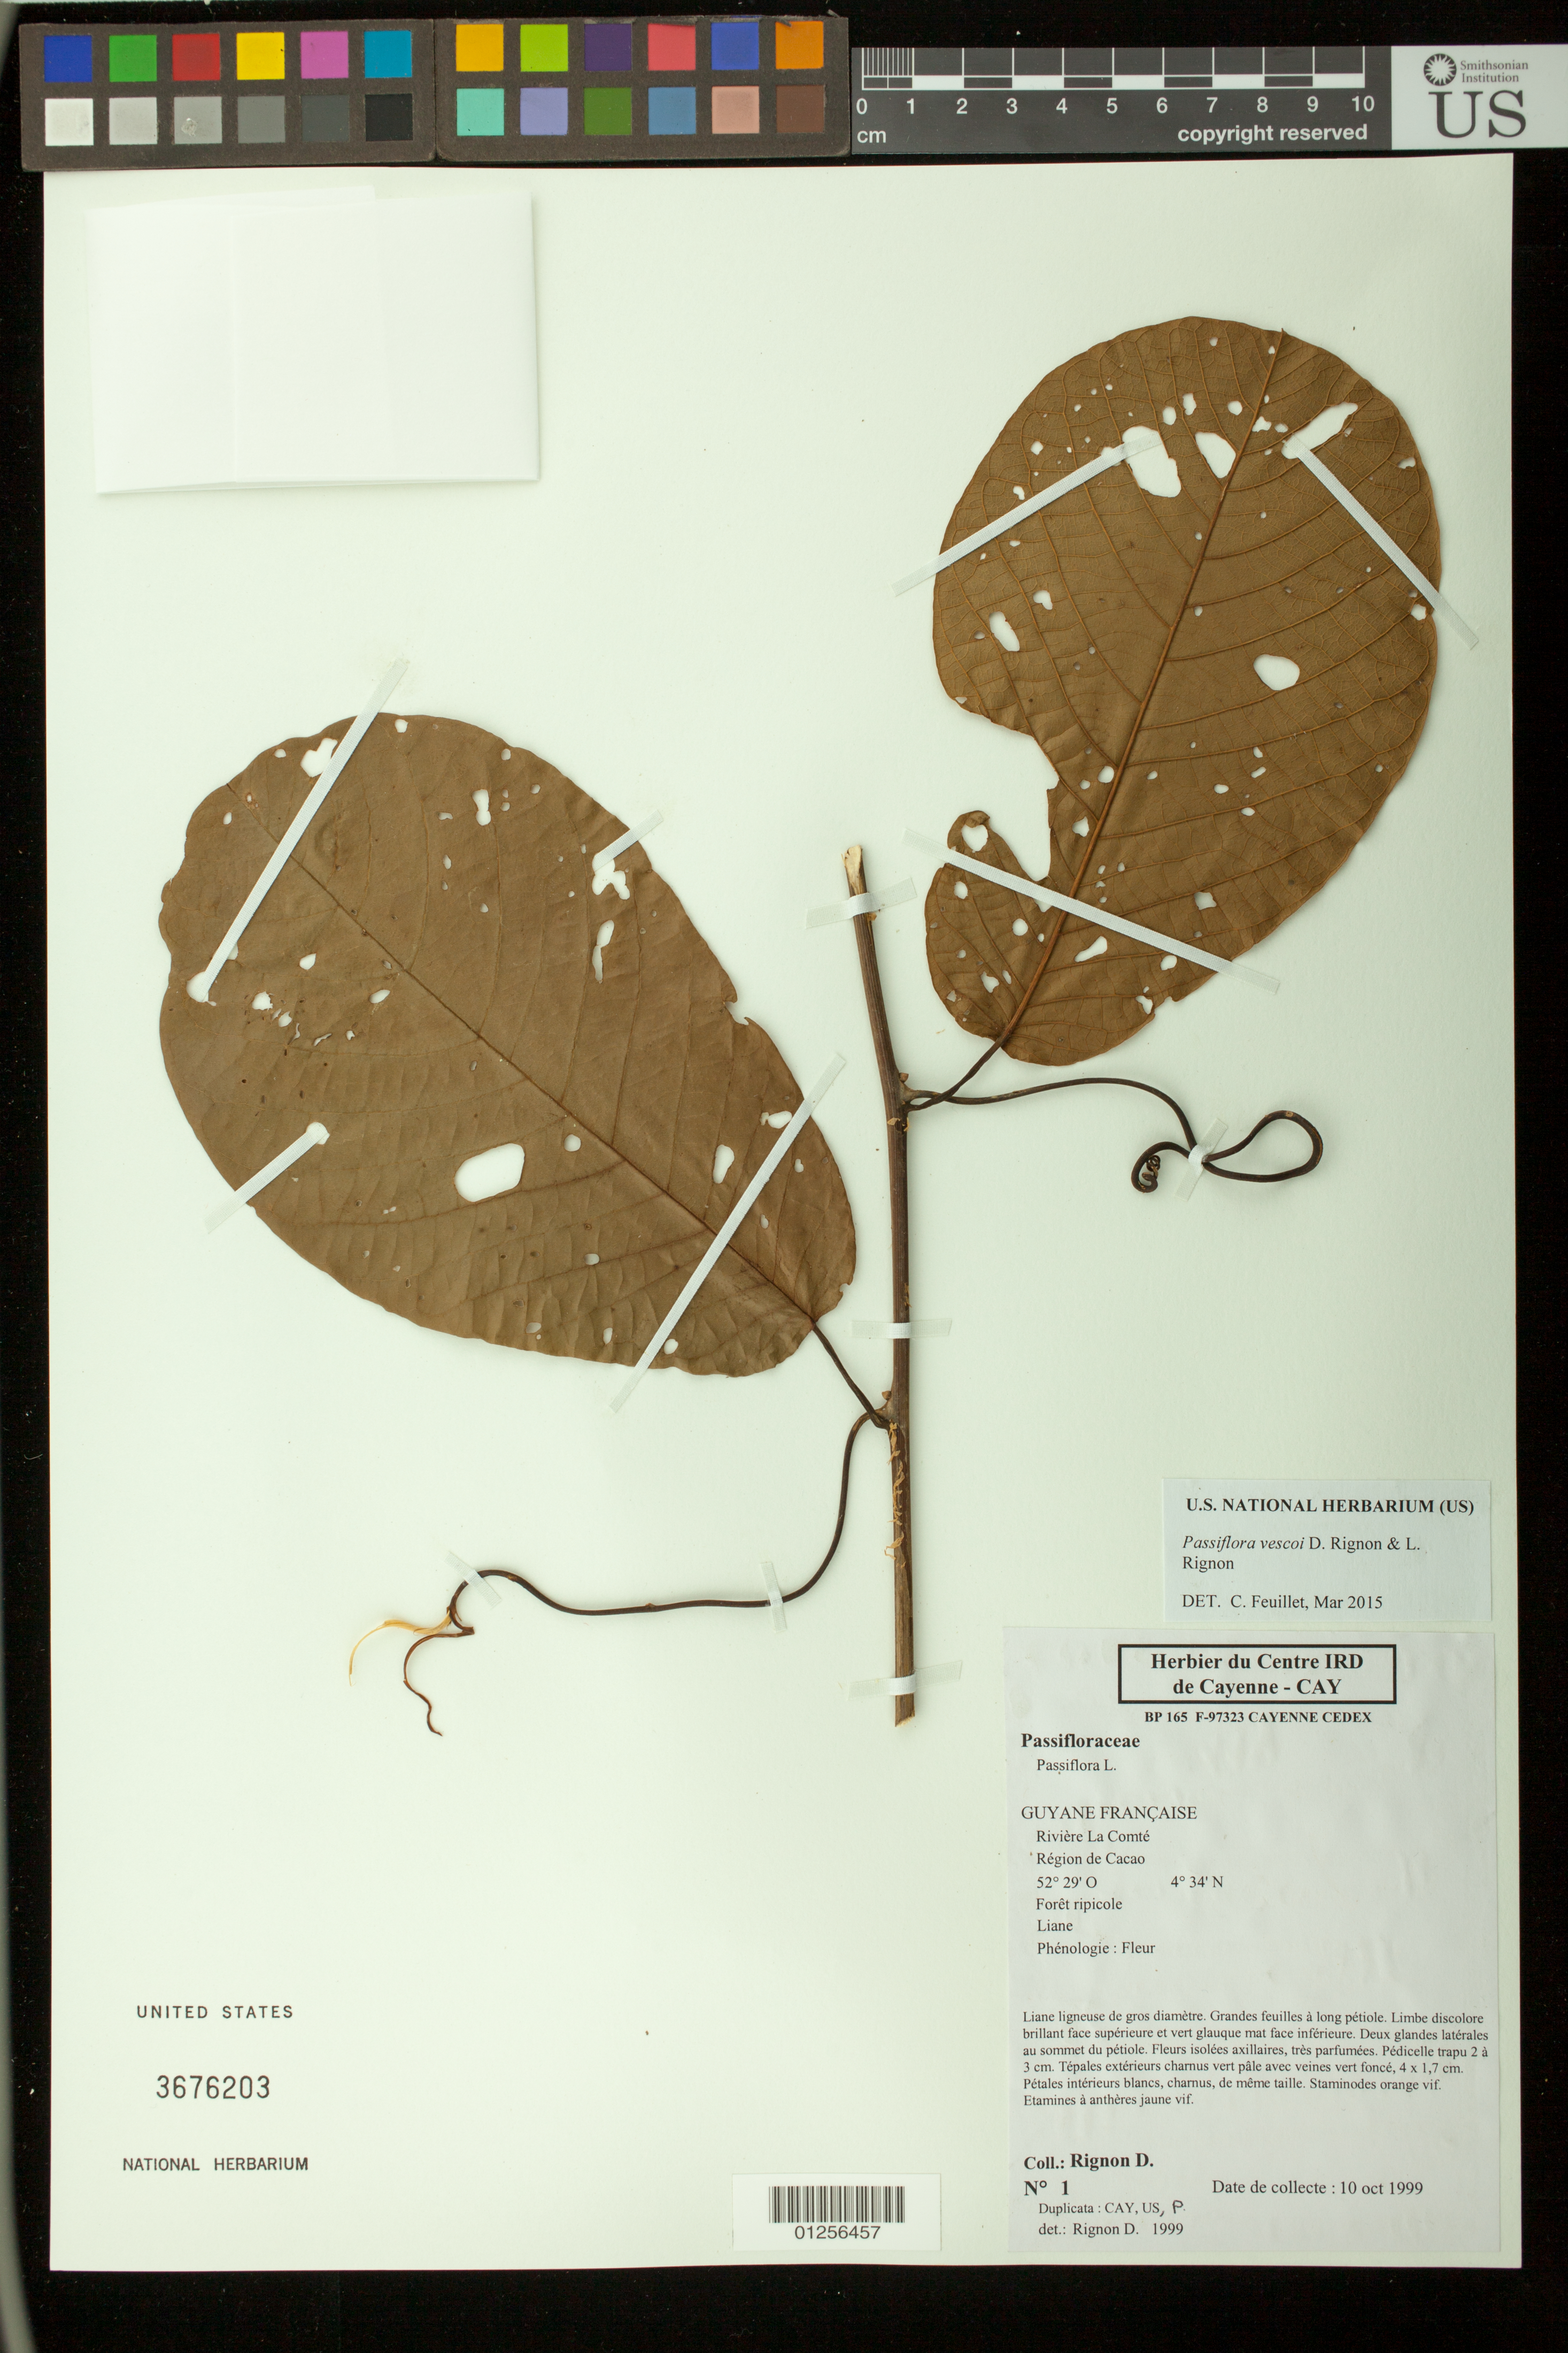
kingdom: Plantae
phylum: Tracheophyta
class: Magnoliopsida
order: Malpighiales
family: Passifloraceae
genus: Passiflora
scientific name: Passiflora vescoi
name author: D. Rignon & L. Rignon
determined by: Feuillet, C.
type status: Isotype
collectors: D. Rignon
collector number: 1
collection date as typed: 10 October 1999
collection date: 1999-10-10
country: French Guiana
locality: Riviere La Comte; Region de Cacao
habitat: Foret ripicole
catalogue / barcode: US 3676203